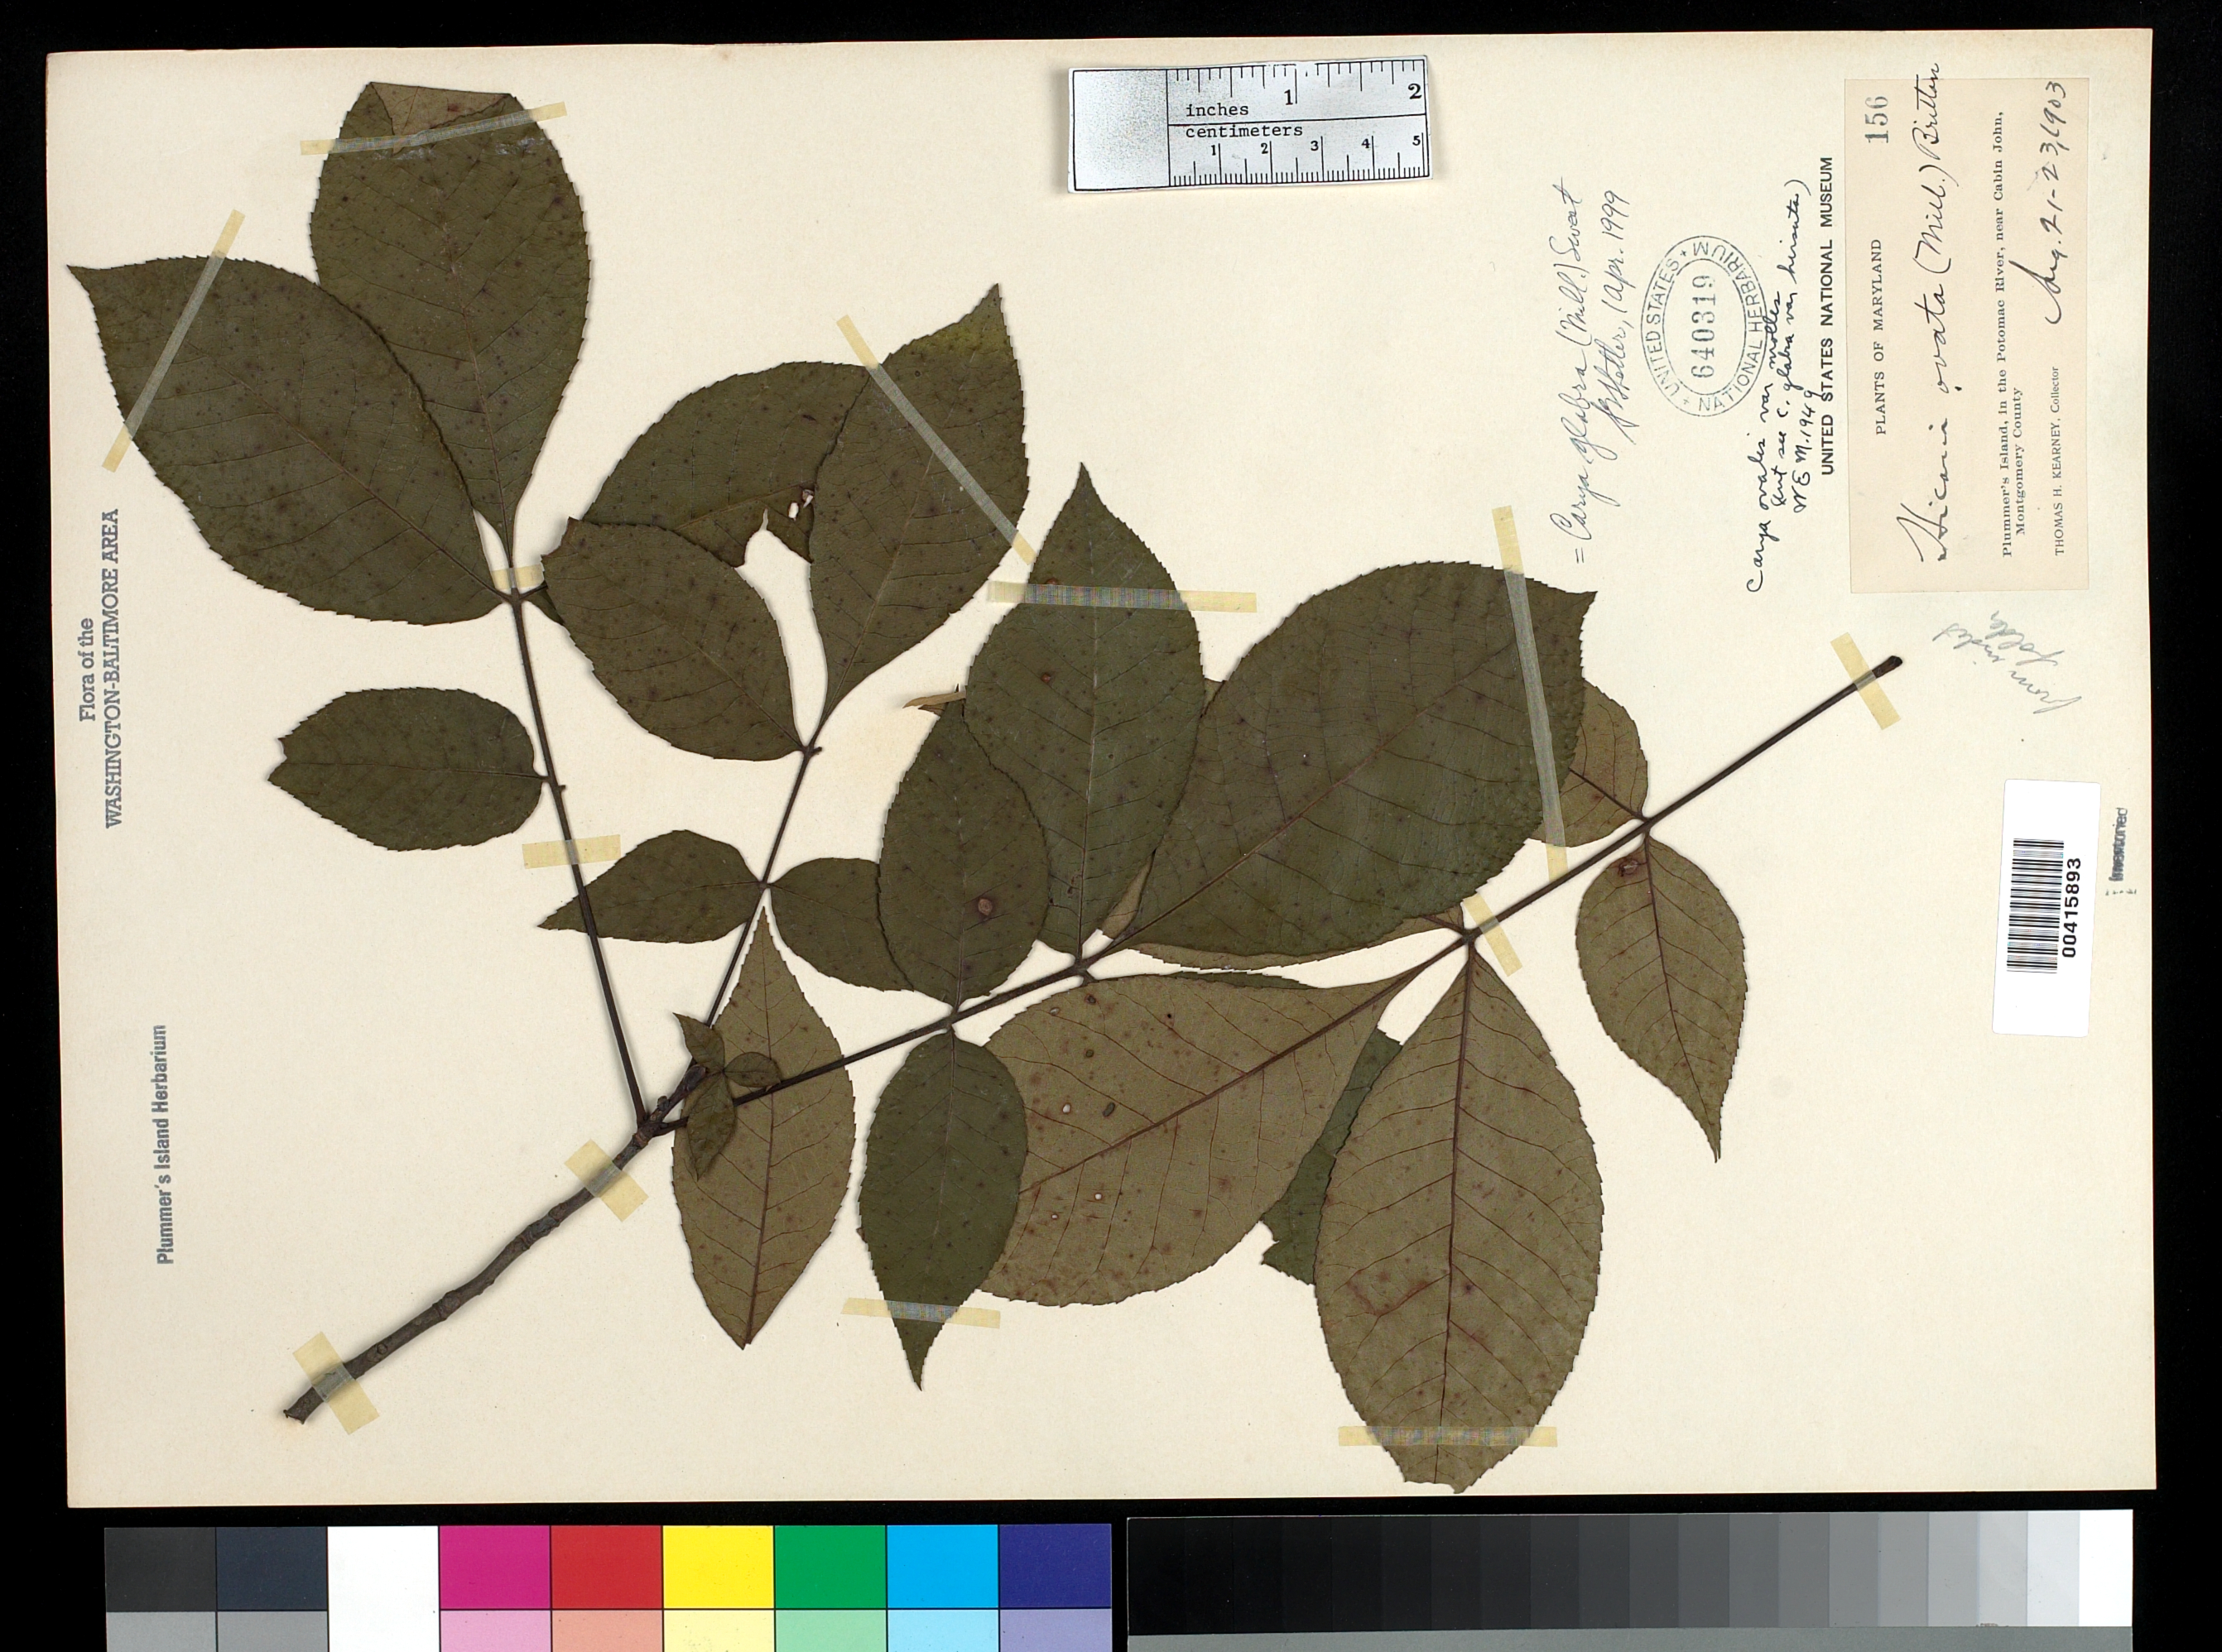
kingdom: Plantae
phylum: Tracheophyta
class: Magnoliopsida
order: Fagales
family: Juglandaceae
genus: Carya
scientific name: Carya glabra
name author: (Mill.) Sweet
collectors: T. H. Kearney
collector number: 156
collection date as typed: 21 Aug 1903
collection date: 1903-08-21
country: United States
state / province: Maryland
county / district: Montgomery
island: Plummers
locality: Plummer's Island Plummers Island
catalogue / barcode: US 640319